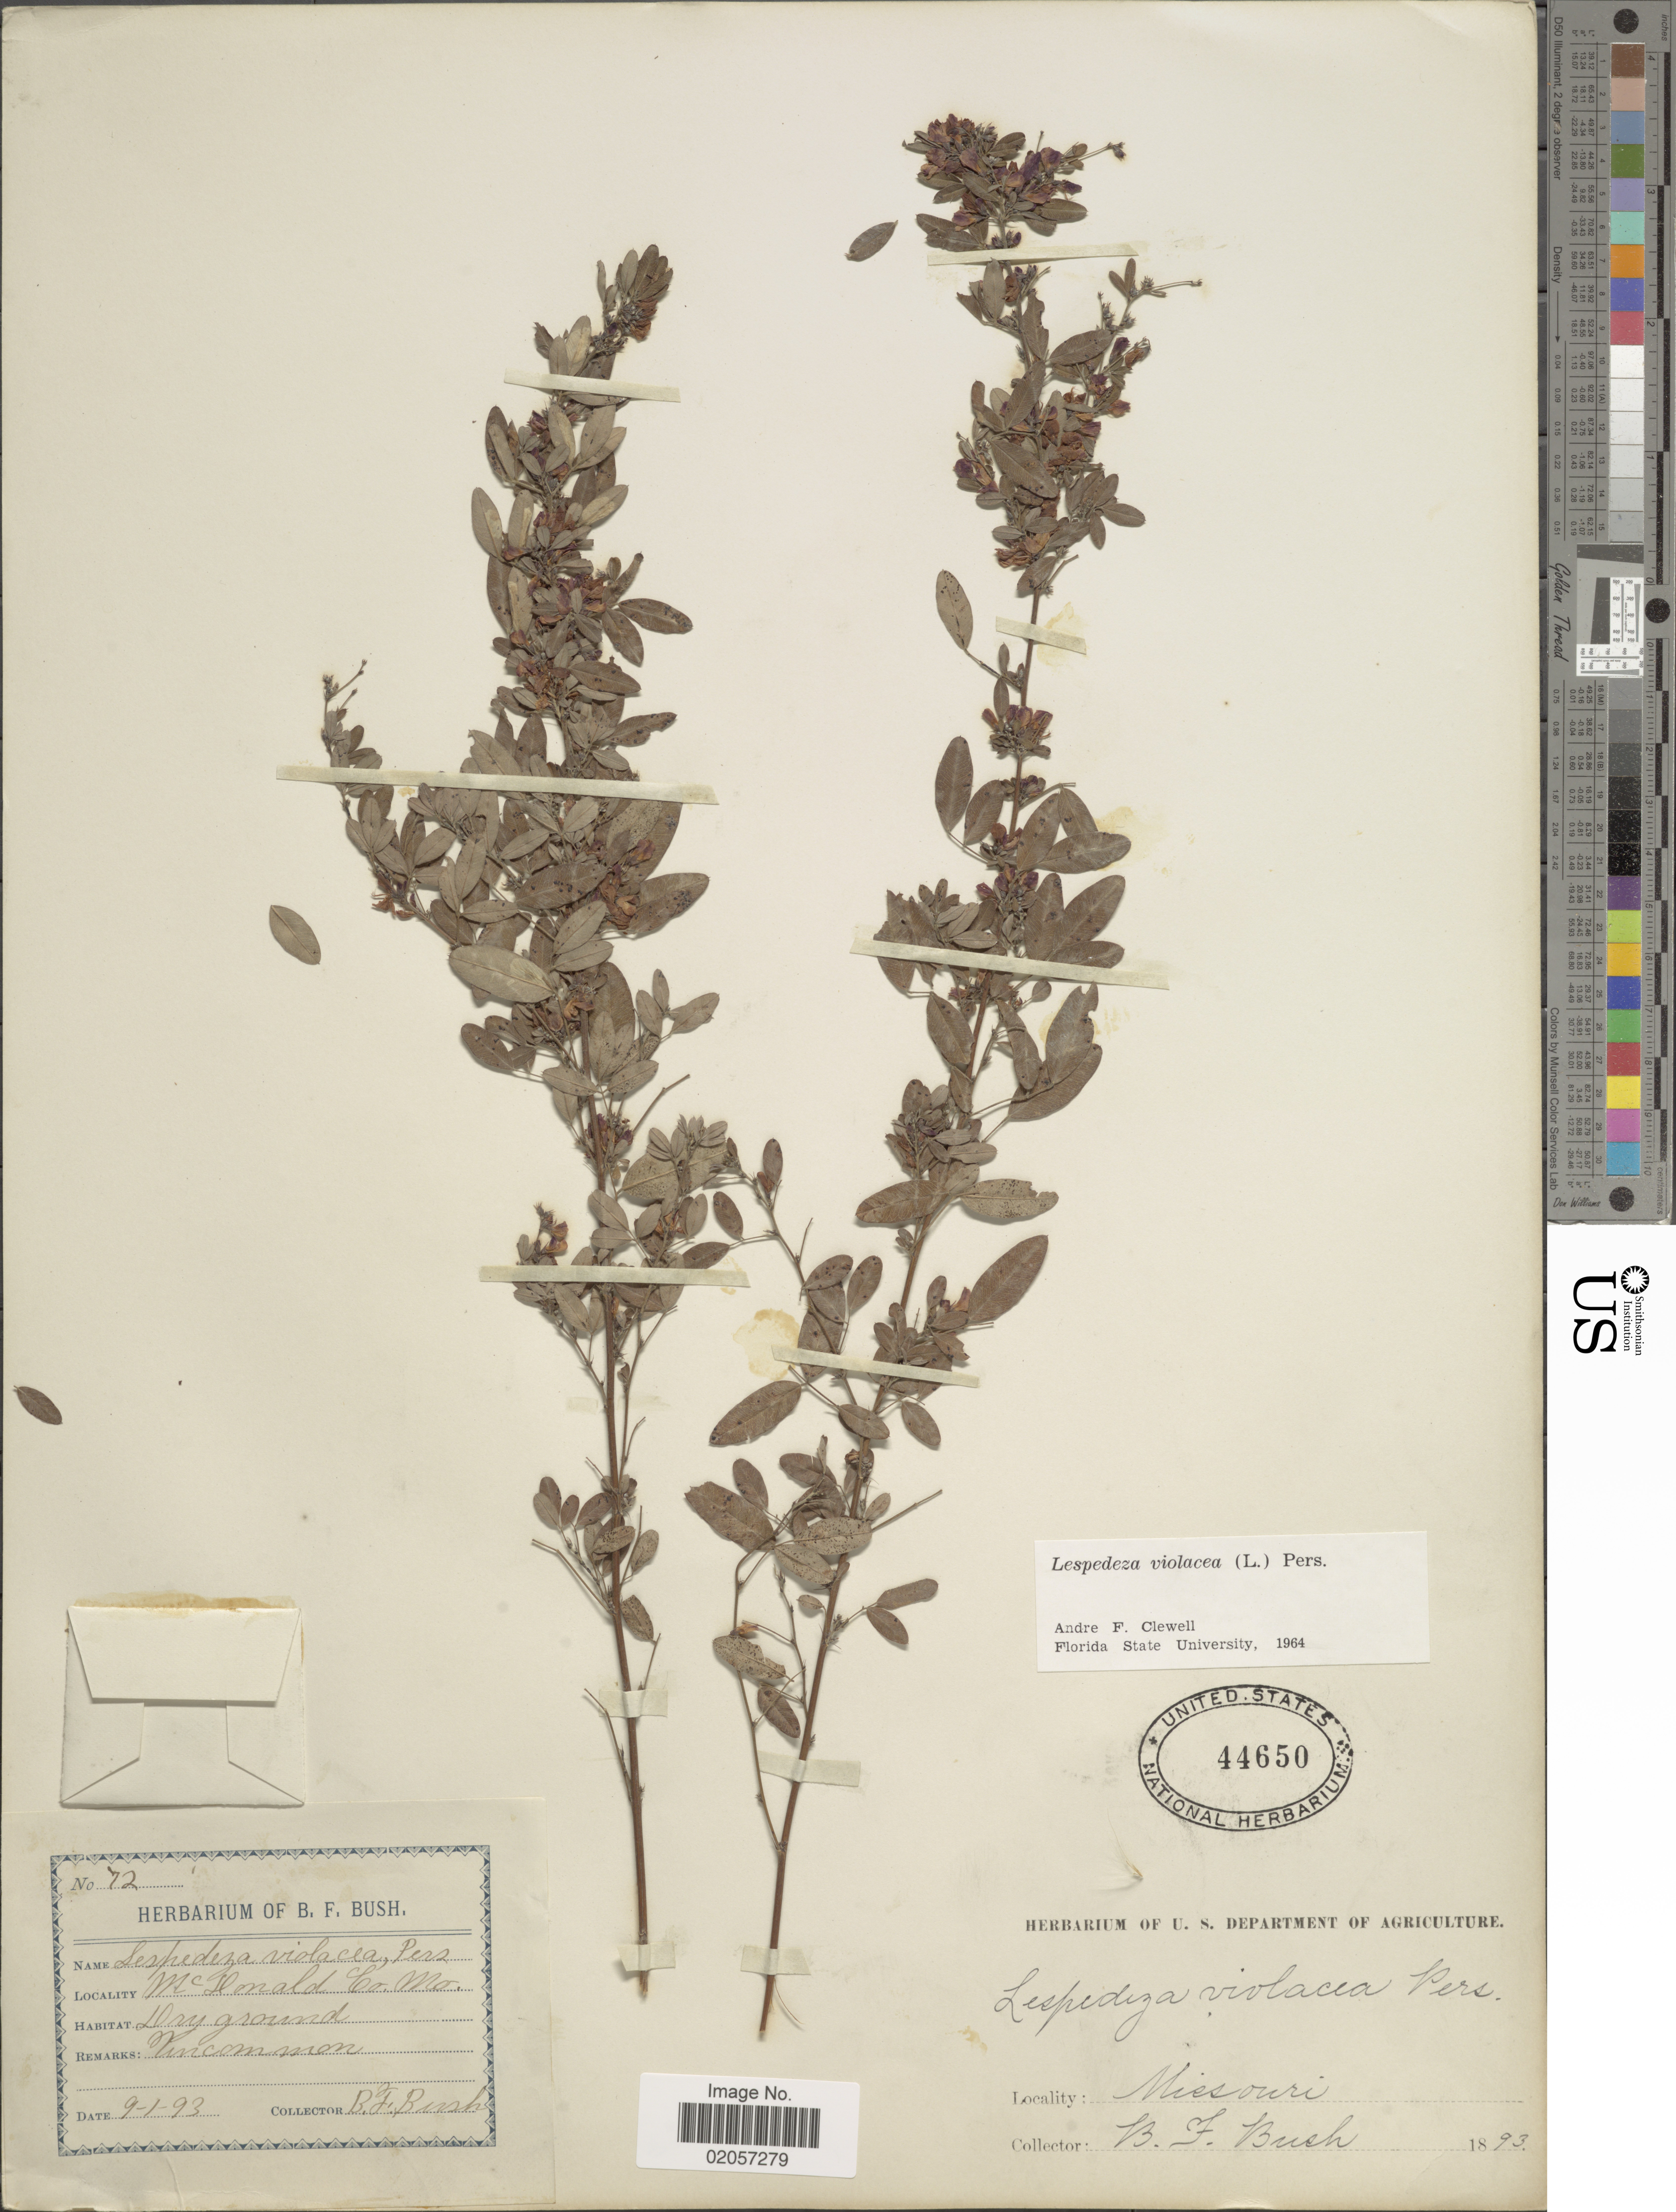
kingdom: Plantae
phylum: Tracheophyta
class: Magnoliopsida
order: Fabales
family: Fabaceae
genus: Lespedeza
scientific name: Lespedeza violacea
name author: (L.) Pers.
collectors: B. F. Bush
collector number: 72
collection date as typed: Transcribed d/m/y: 1/7/93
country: United States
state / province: Missouri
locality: Missouri, McDonald Co. Mo.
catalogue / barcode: US 44650